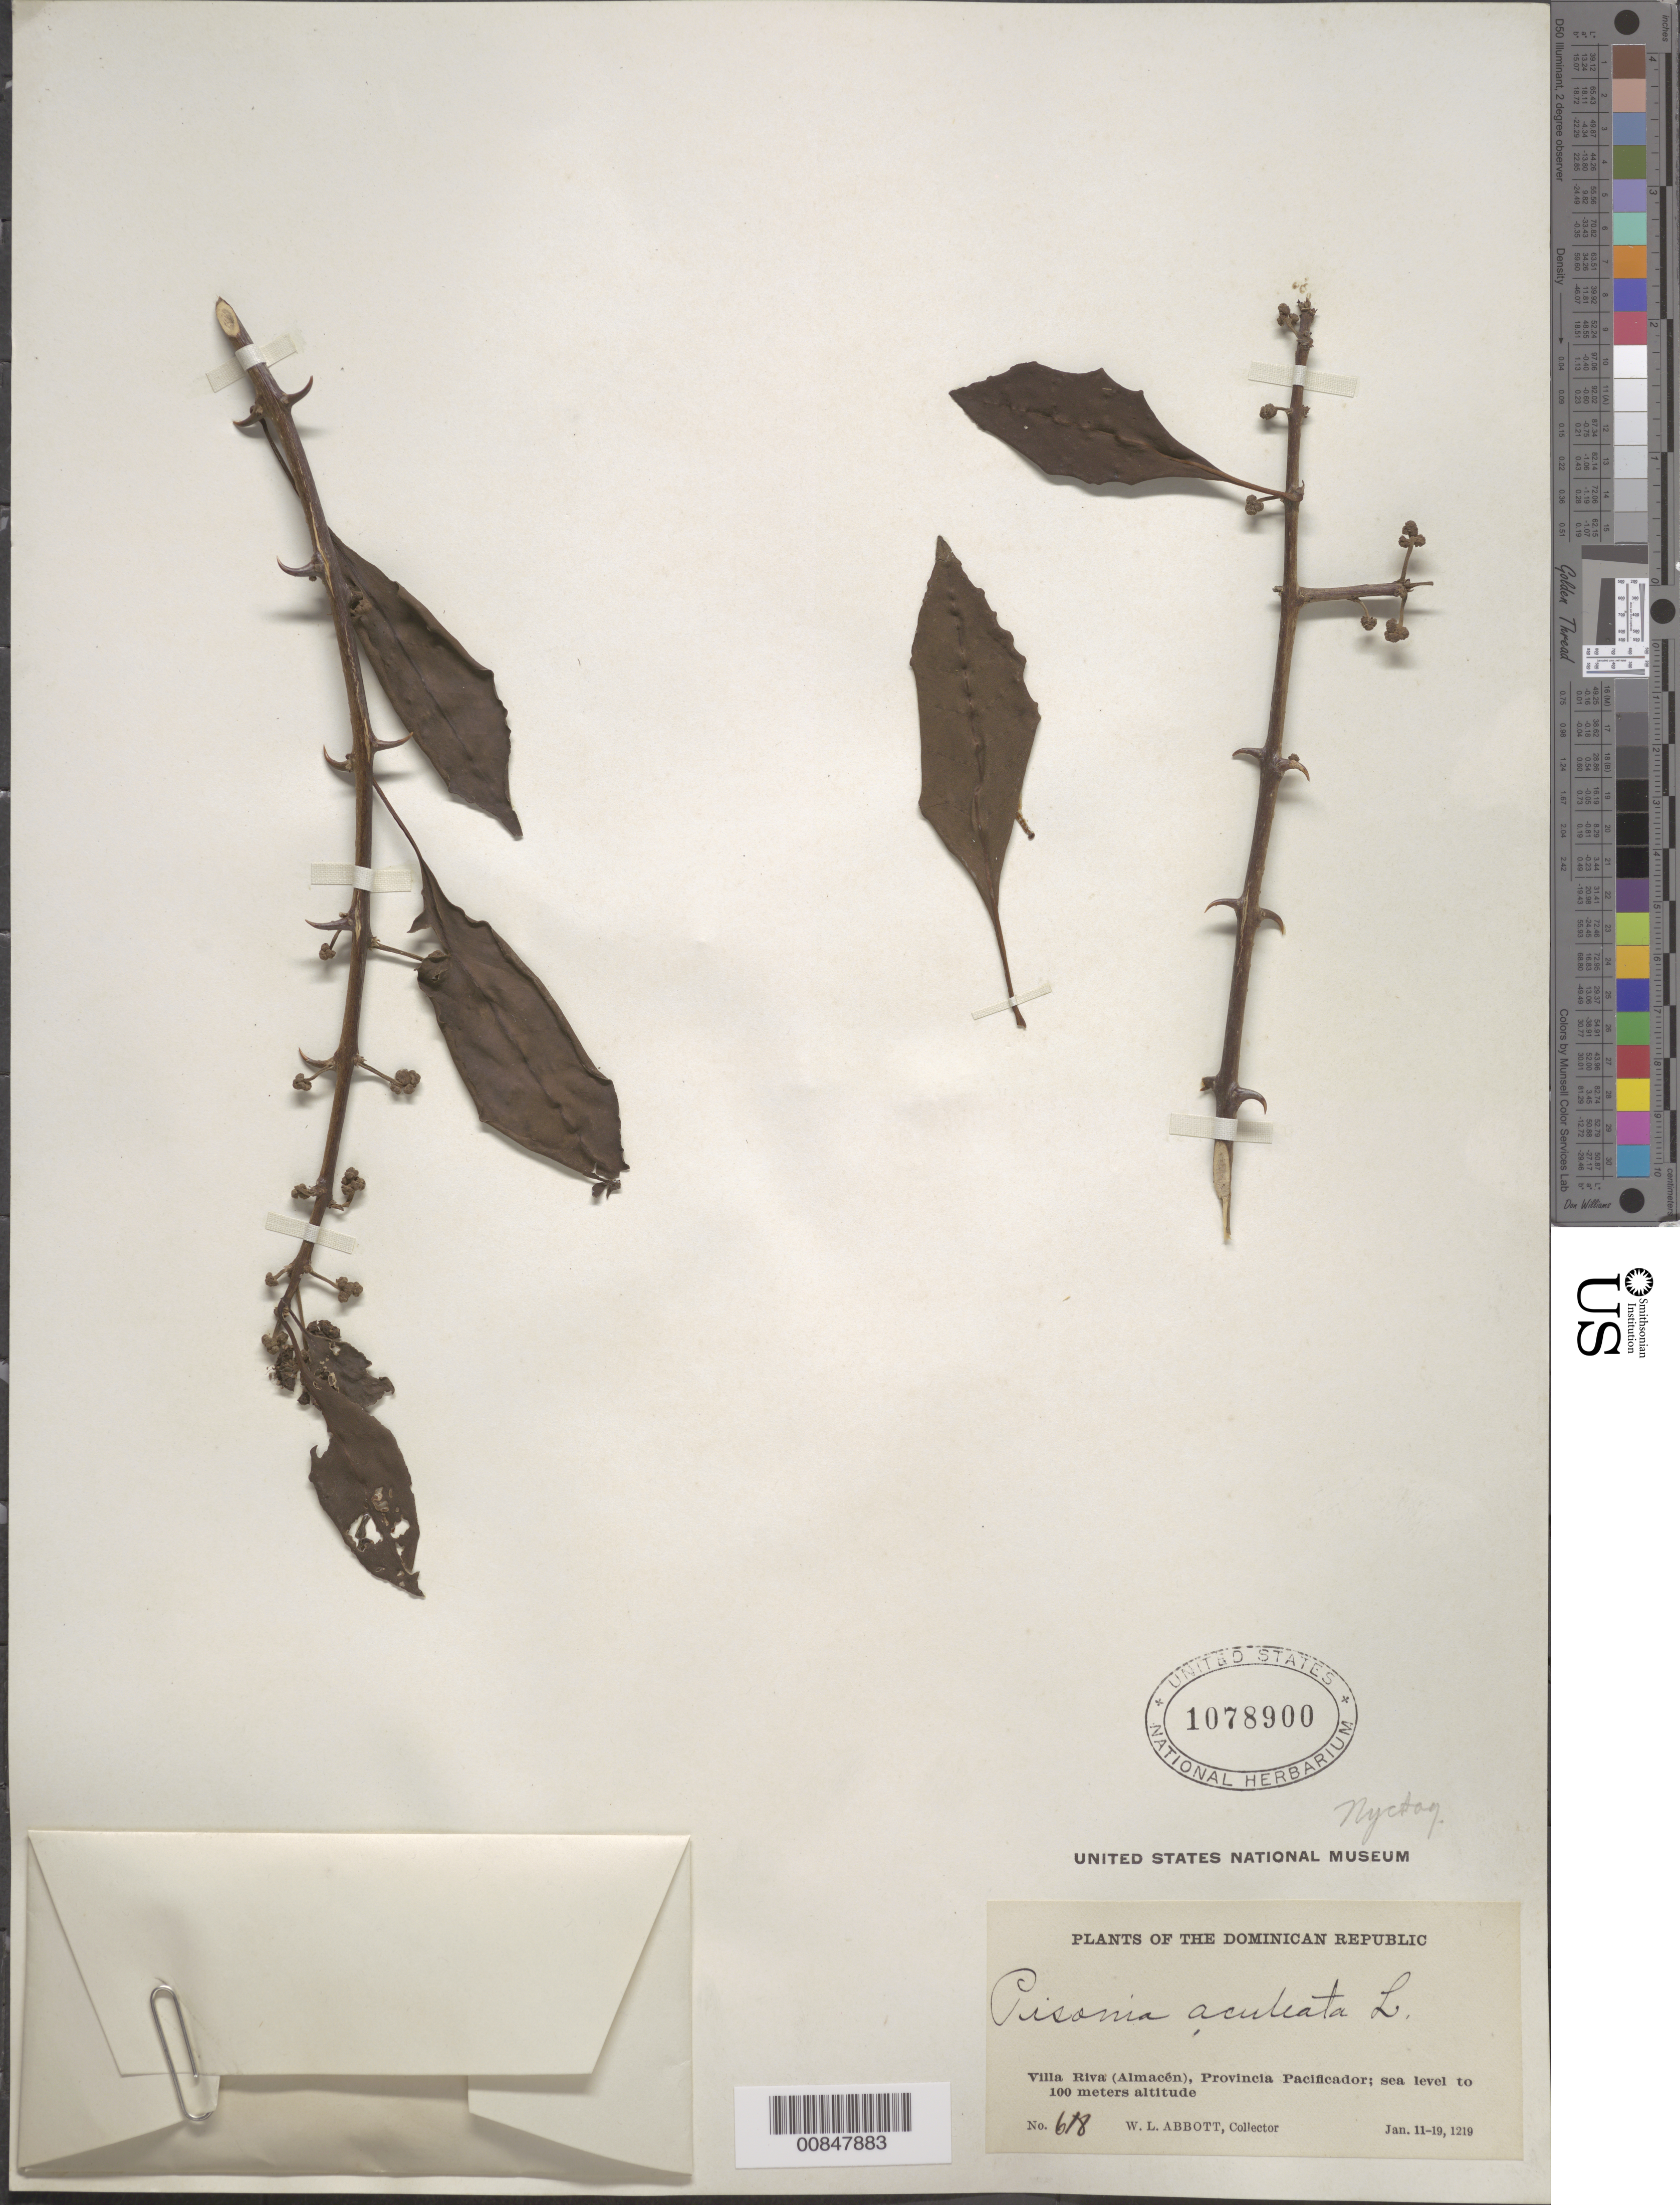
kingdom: Plantae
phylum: Tracheophyta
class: Magnoliopsida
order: Caryophyllales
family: Nyctaginaceae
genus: Pisonia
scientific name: Pisonia aculeata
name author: L.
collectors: W. L. Abbott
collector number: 618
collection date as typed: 11 Jan 1921 to 19 Jan 1921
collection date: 1921-01-11/1921-01-19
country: Dominican Republic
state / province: Duarte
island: Hispaniola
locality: Villa Riva (Almacén), Provincia Pacificador (obsolete).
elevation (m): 0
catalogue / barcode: US 1078900